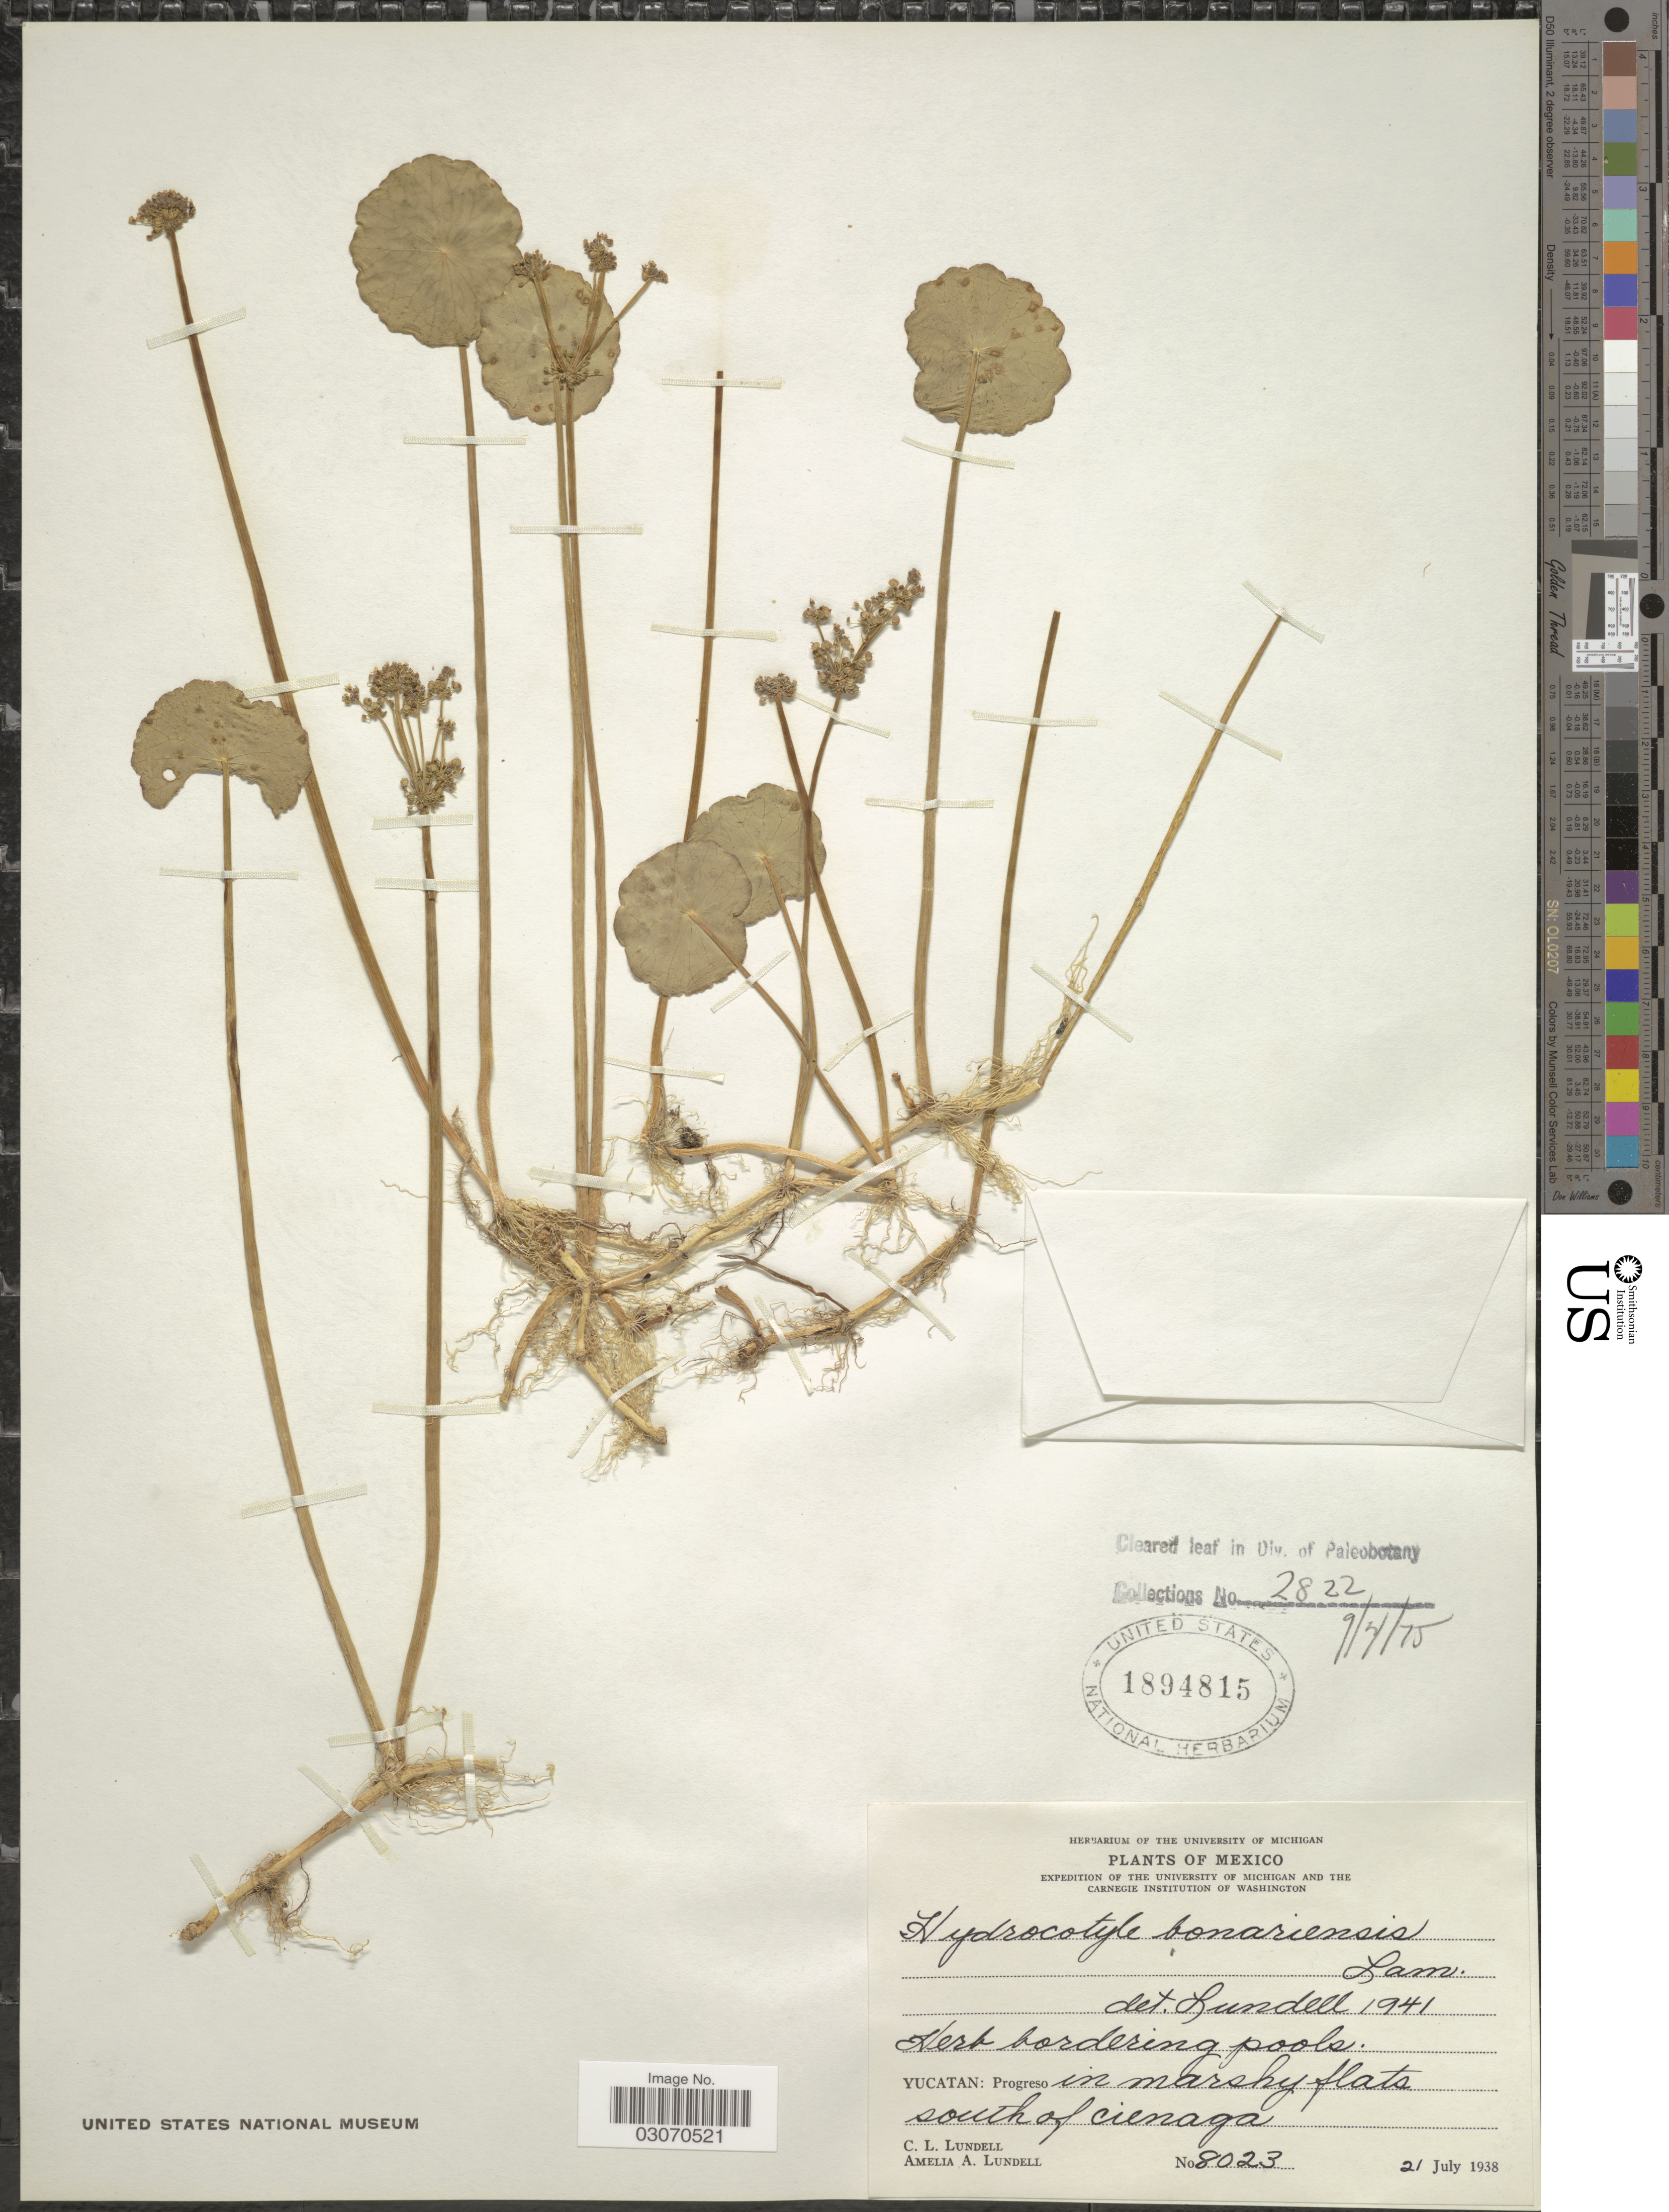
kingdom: Plantae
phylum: Tracheophyta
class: Magnoliopsida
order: Apiales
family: Araliaceae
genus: Hydrocotyle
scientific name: Hydrocotyle bonariensis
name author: Lam.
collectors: C. L. Lundell & A. A. Lundell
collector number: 8023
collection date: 1938-07-21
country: Mexico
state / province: Yucatán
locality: Progreso in marshy flats south of cienaga.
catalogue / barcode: US 1894815